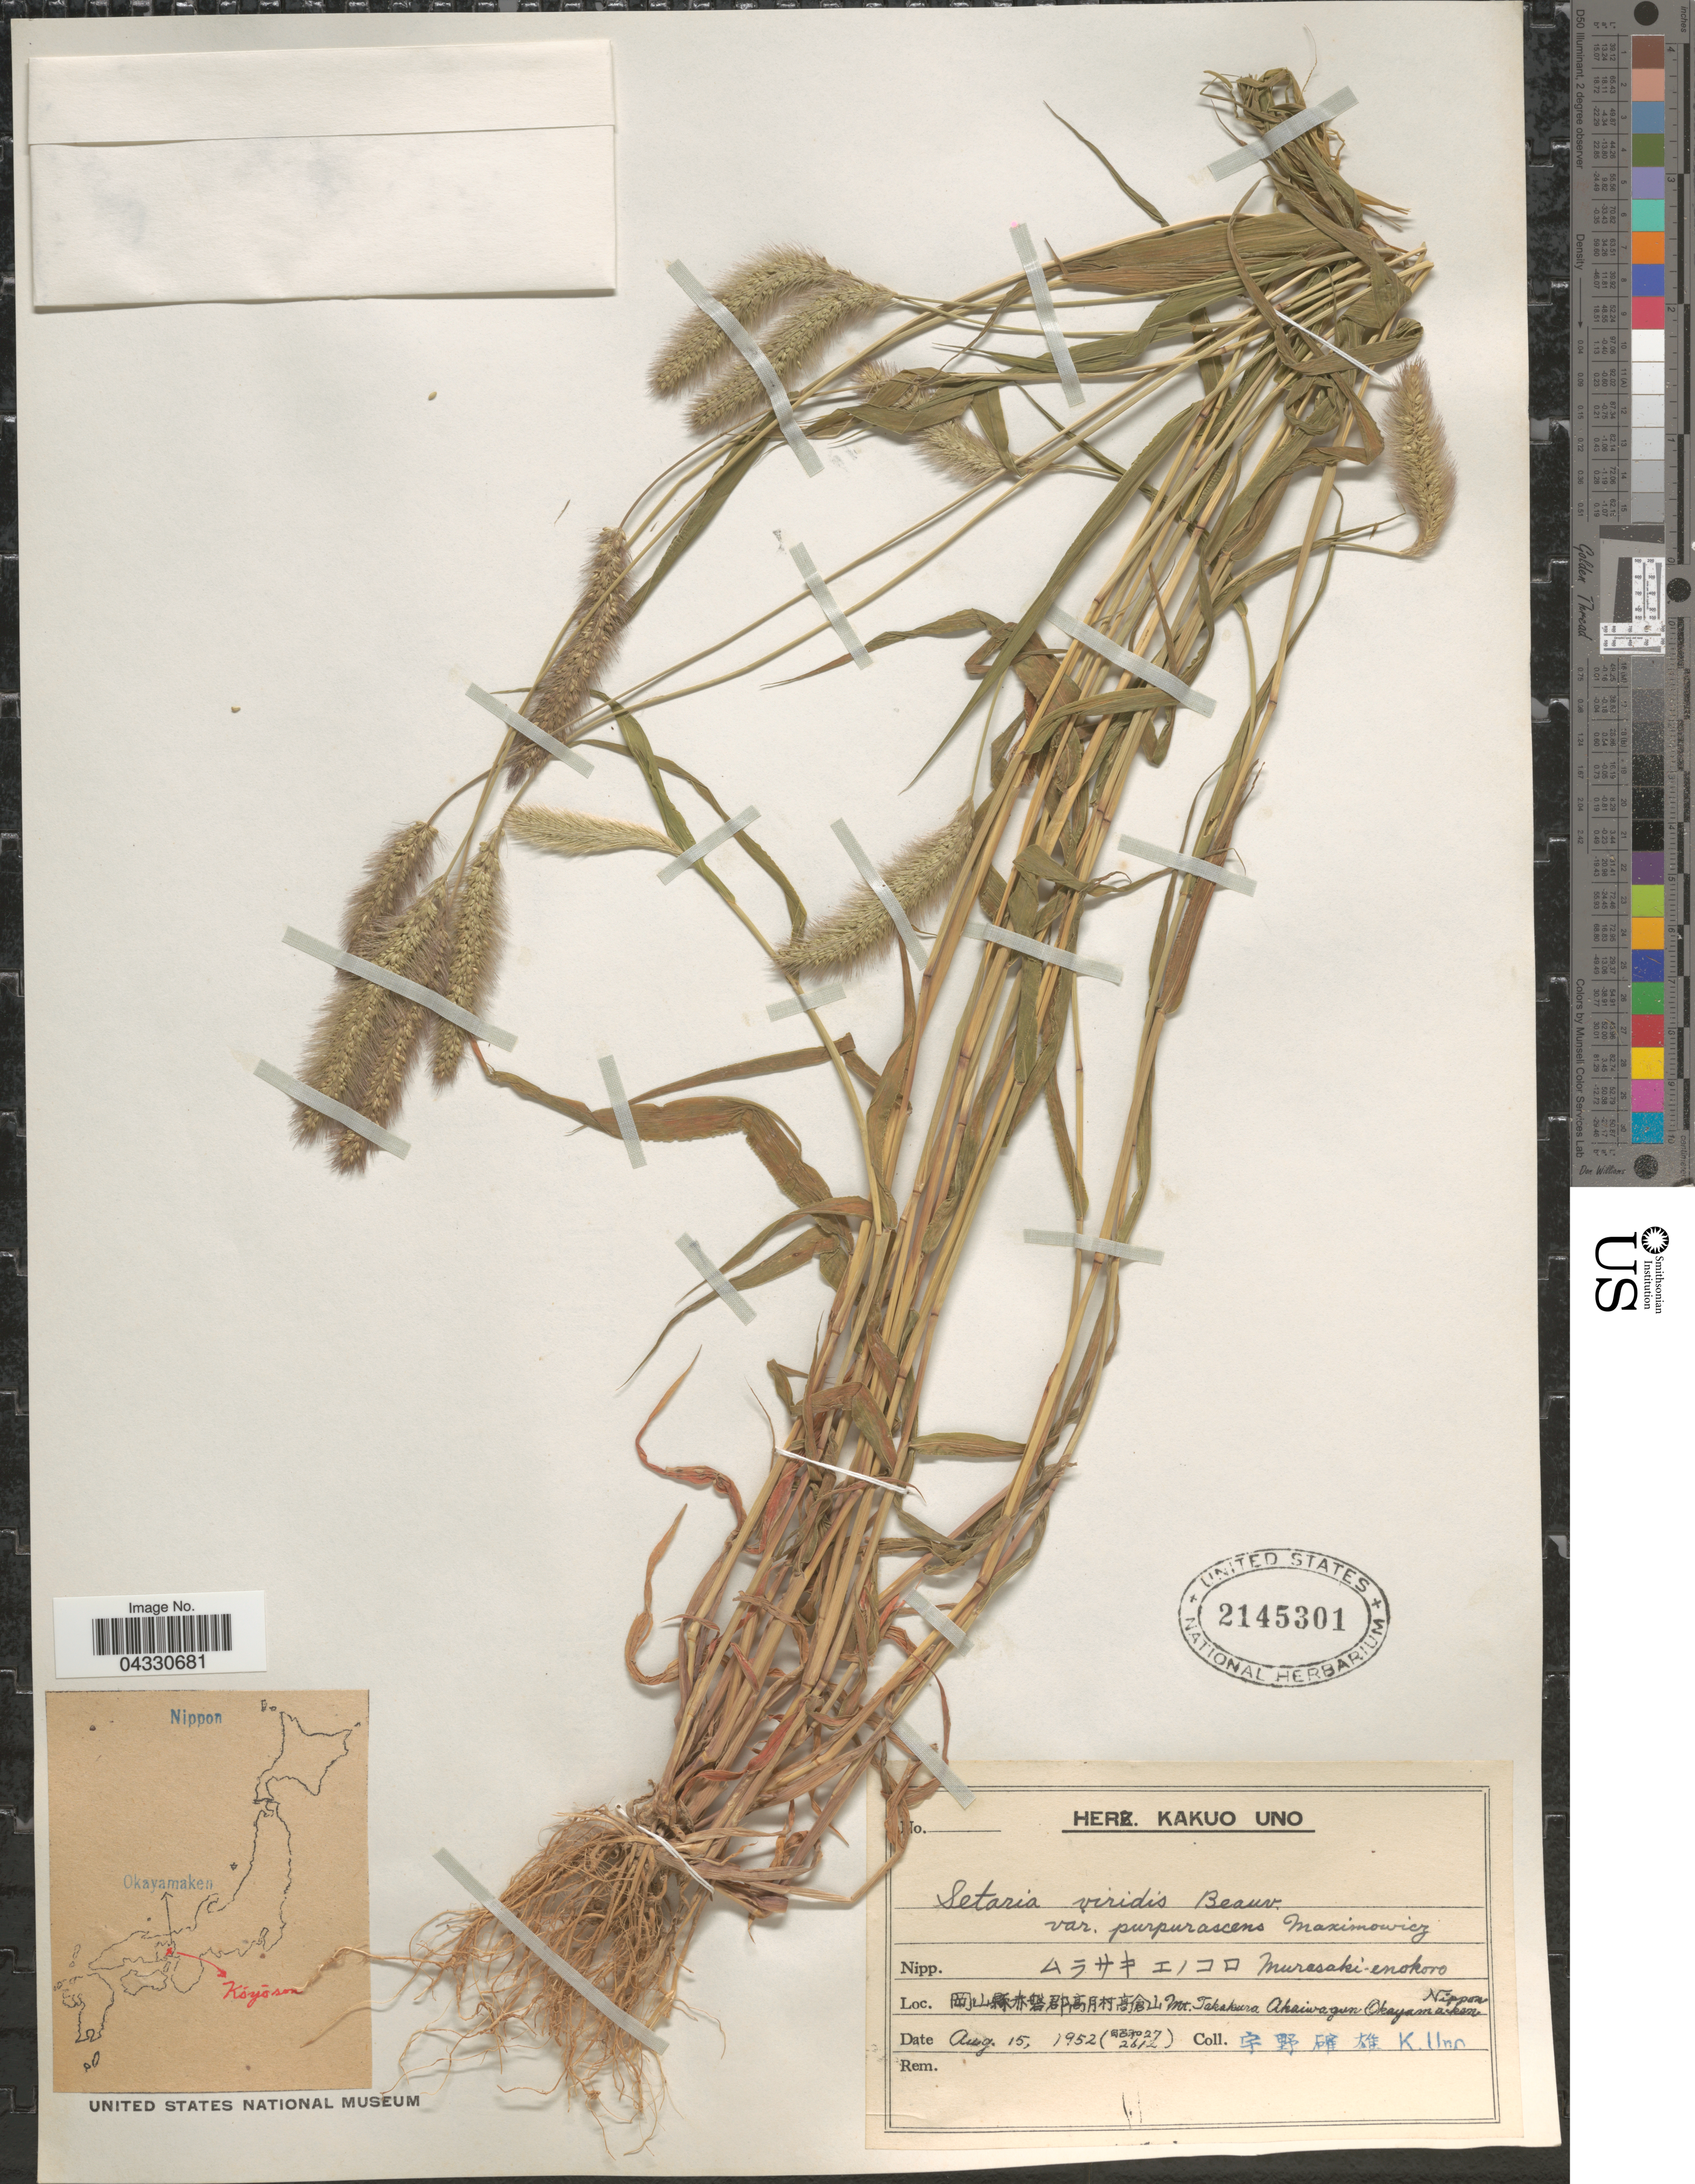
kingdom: Plantae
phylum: Tracheophyta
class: Liliopsida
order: Poales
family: Poaceae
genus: Setaria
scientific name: Setaria viridis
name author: (L.) P. Beauv.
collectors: K. Uno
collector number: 27/2612?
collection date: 1952-08-15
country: Japan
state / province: Okayama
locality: X. Mt. Takakura Akaiwagun Okayamaken Nippon.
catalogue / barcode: US 2145301